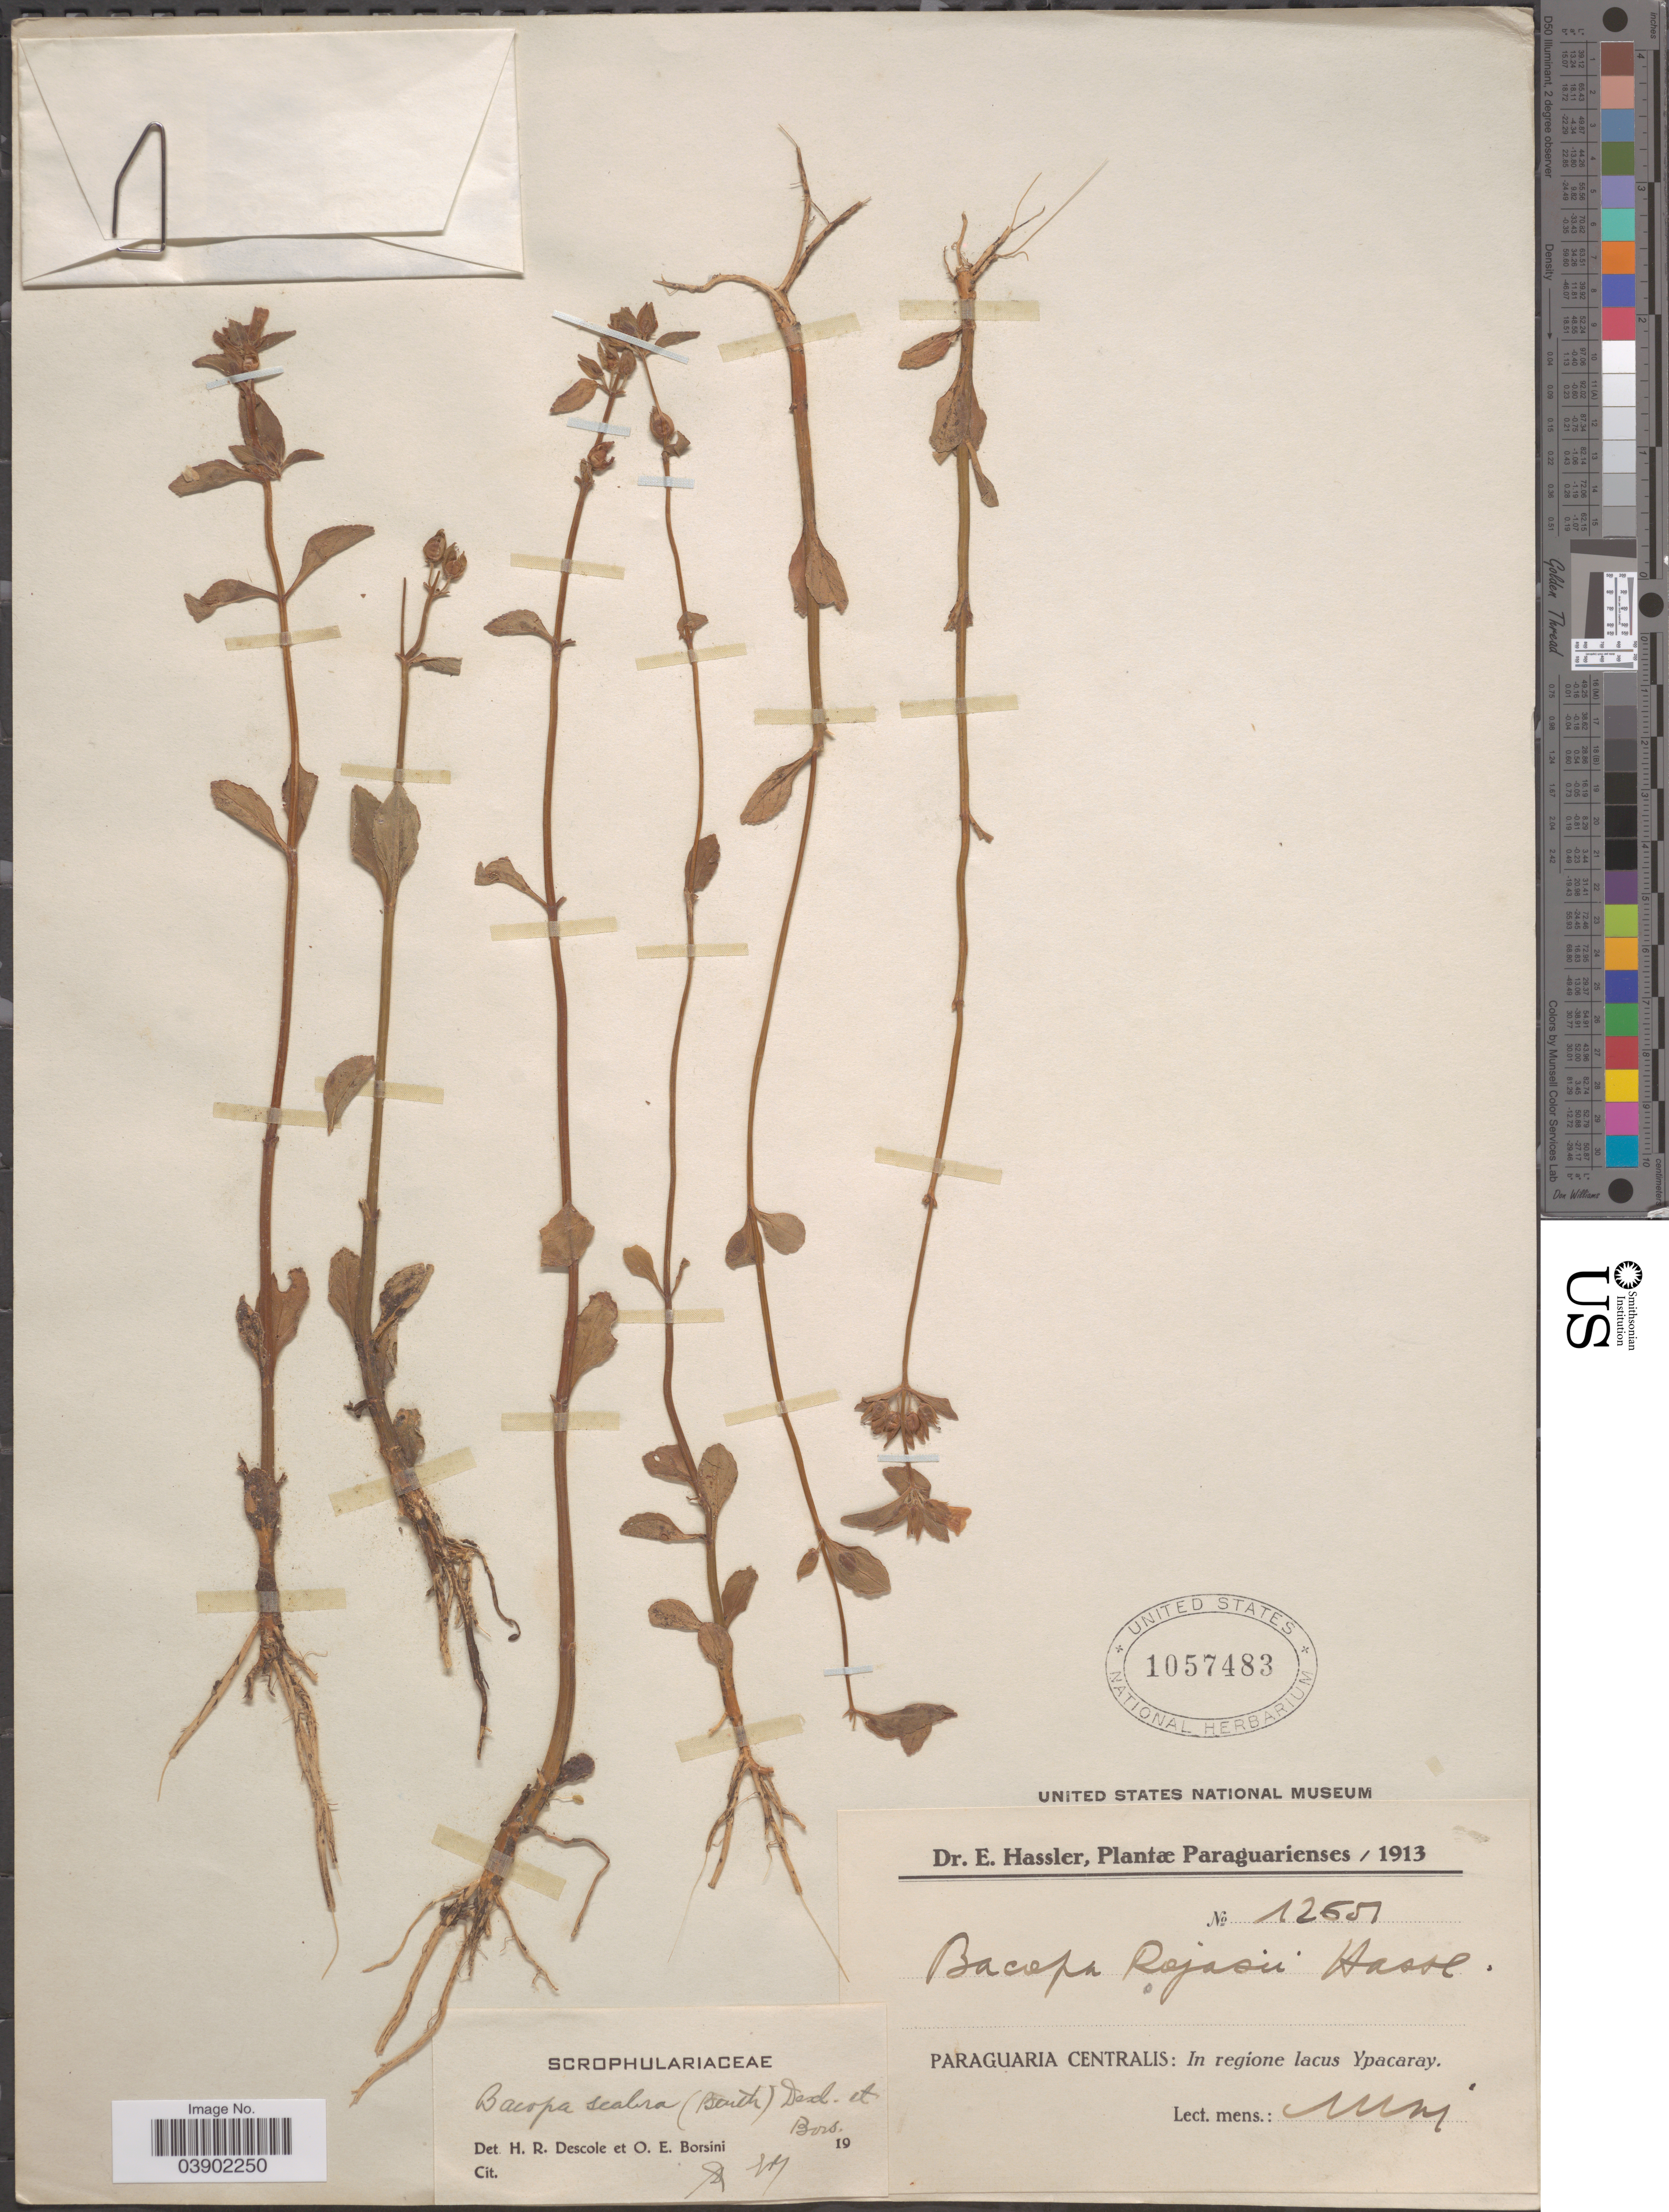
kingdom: Plantae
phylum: Tracheophyta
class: Magnoliopsida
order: Lamiales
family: Plantaginaceae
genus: Bacopa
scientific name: Bacopa scabra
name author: (Benth.) Descole & Borsini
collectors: E. Hassler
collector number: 12651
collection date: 1913-05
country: Paraguay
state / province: Central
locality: Paraguaria Centralis: In regione lacus Ypacaray.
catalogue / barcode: US 1057483